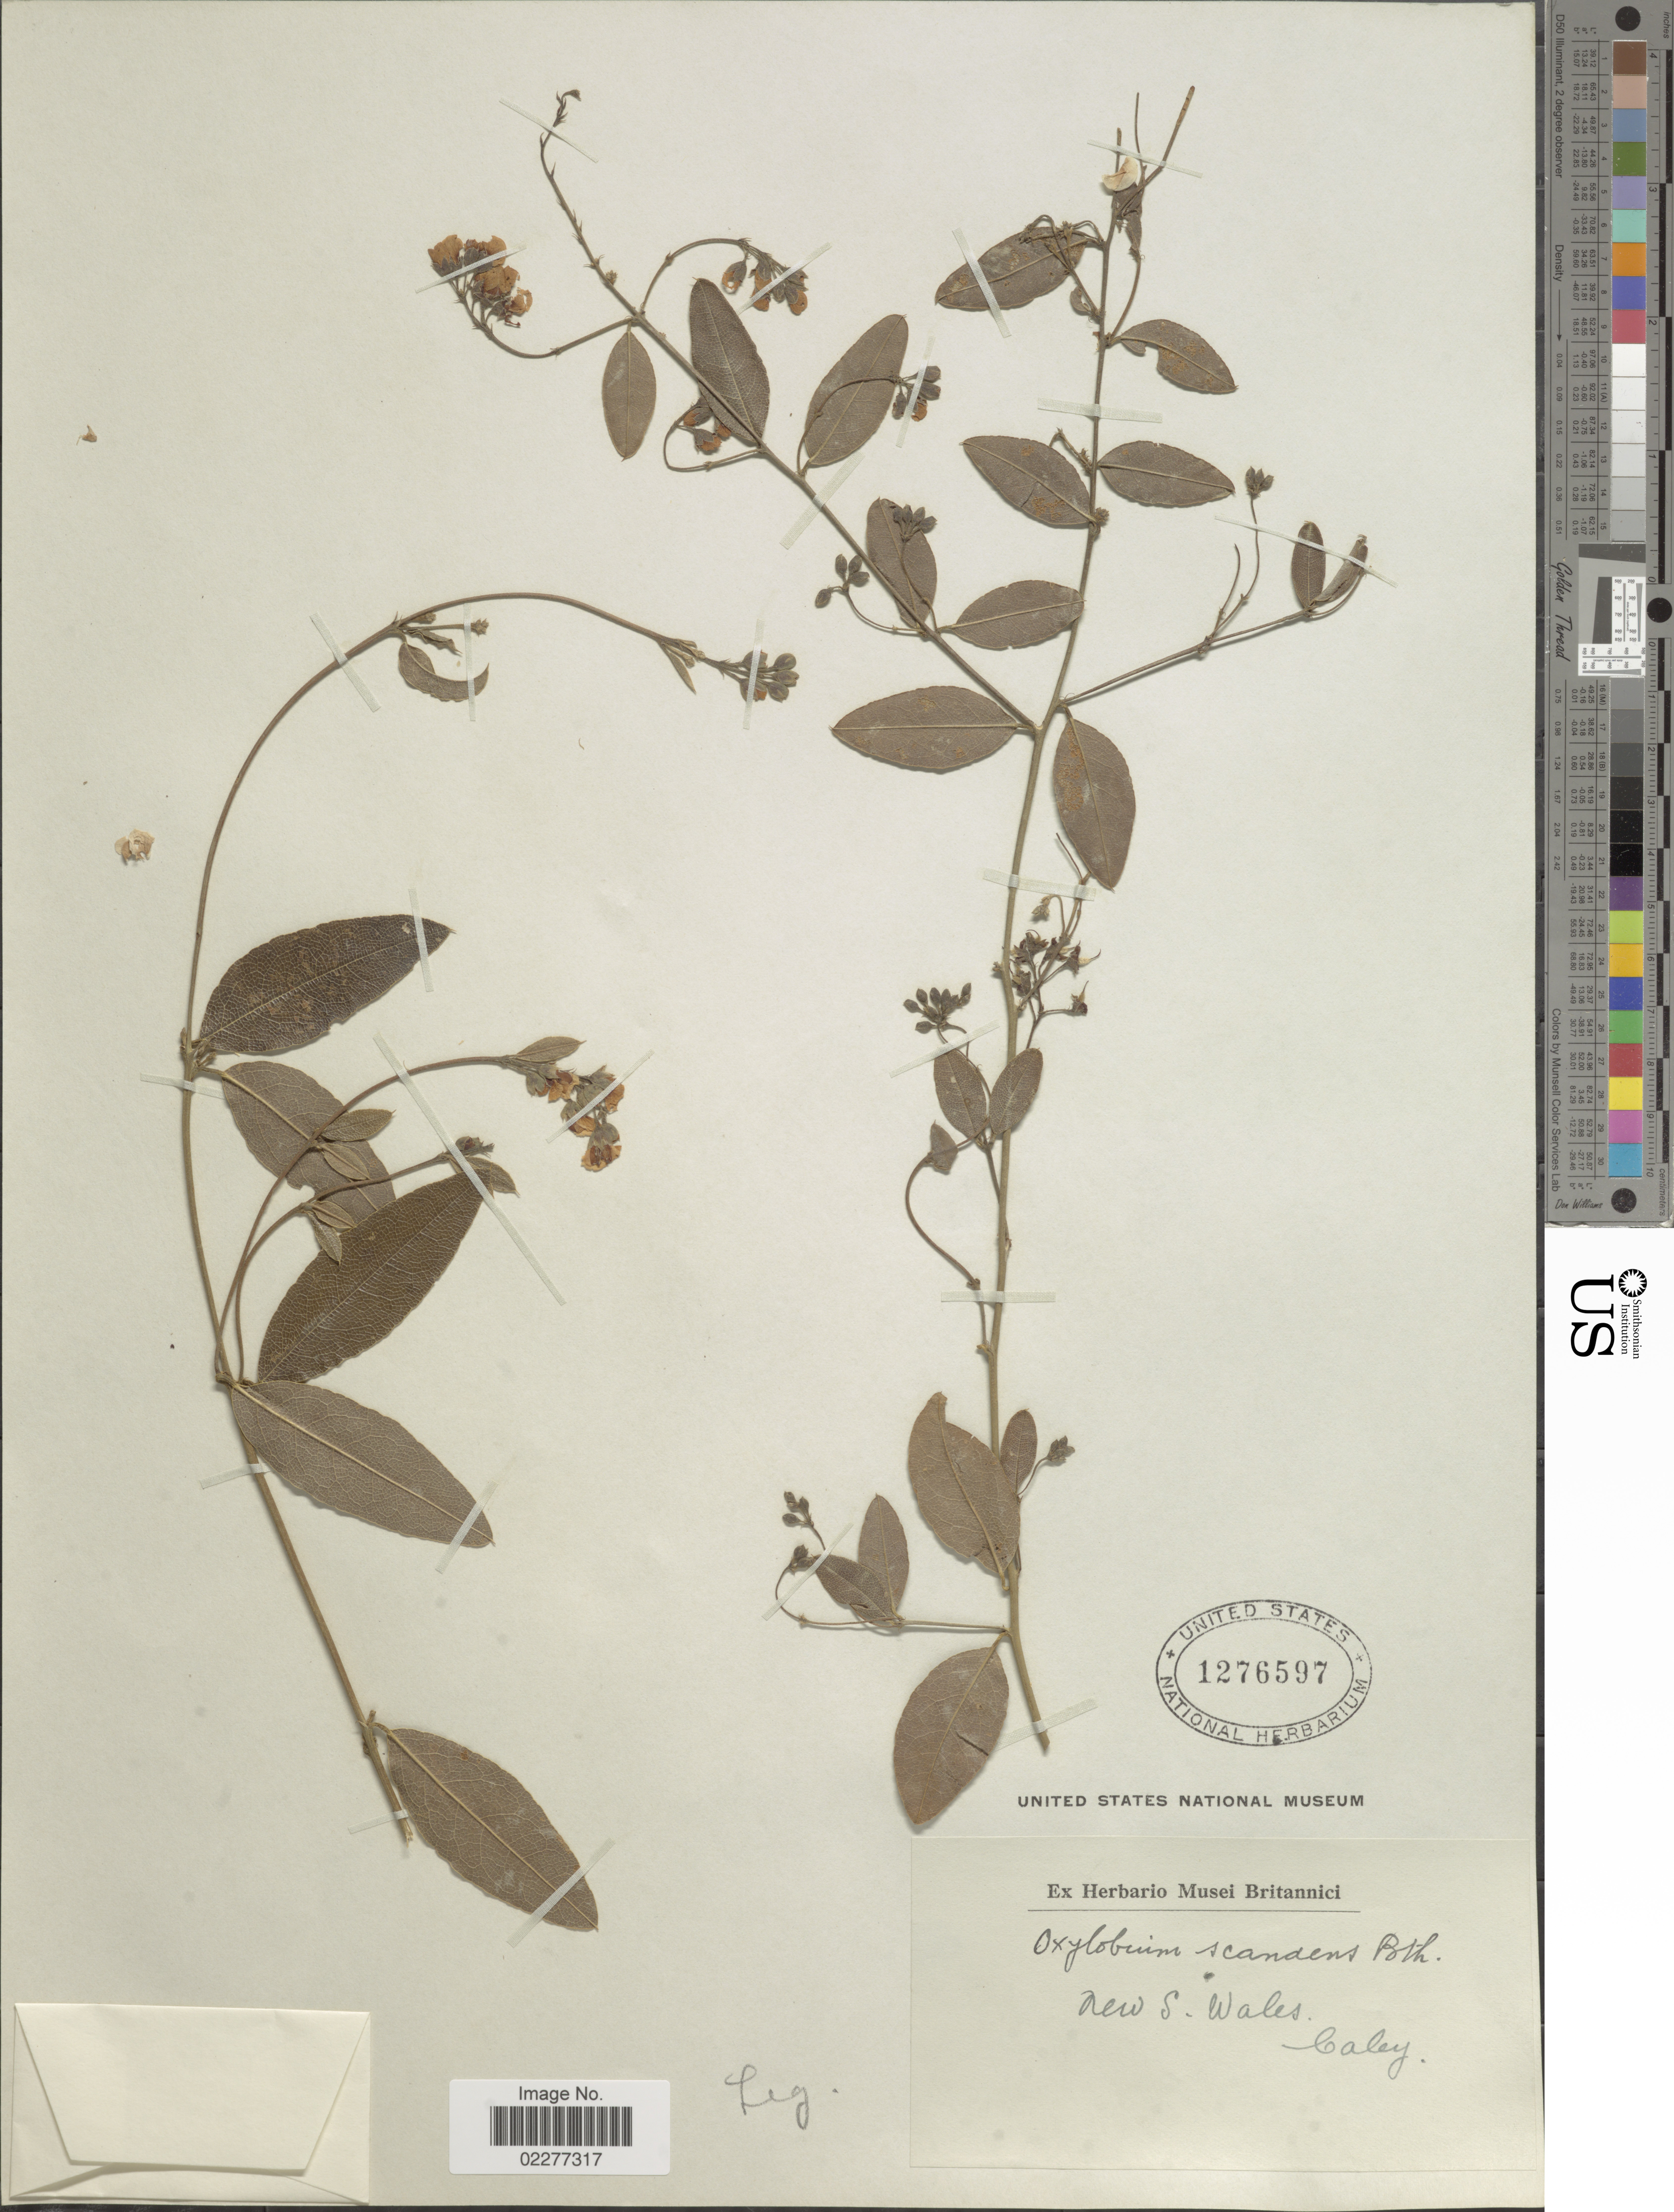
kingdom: Plantae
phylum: Tracheophyta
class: Magnoliopsida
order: Fabales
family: Fabaceae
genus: Oxylobium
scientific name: Oxylobium scandens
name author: (Sm.) Benth.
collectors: -. Caley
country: Australia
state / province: New South Wales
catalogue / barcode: US 1276597